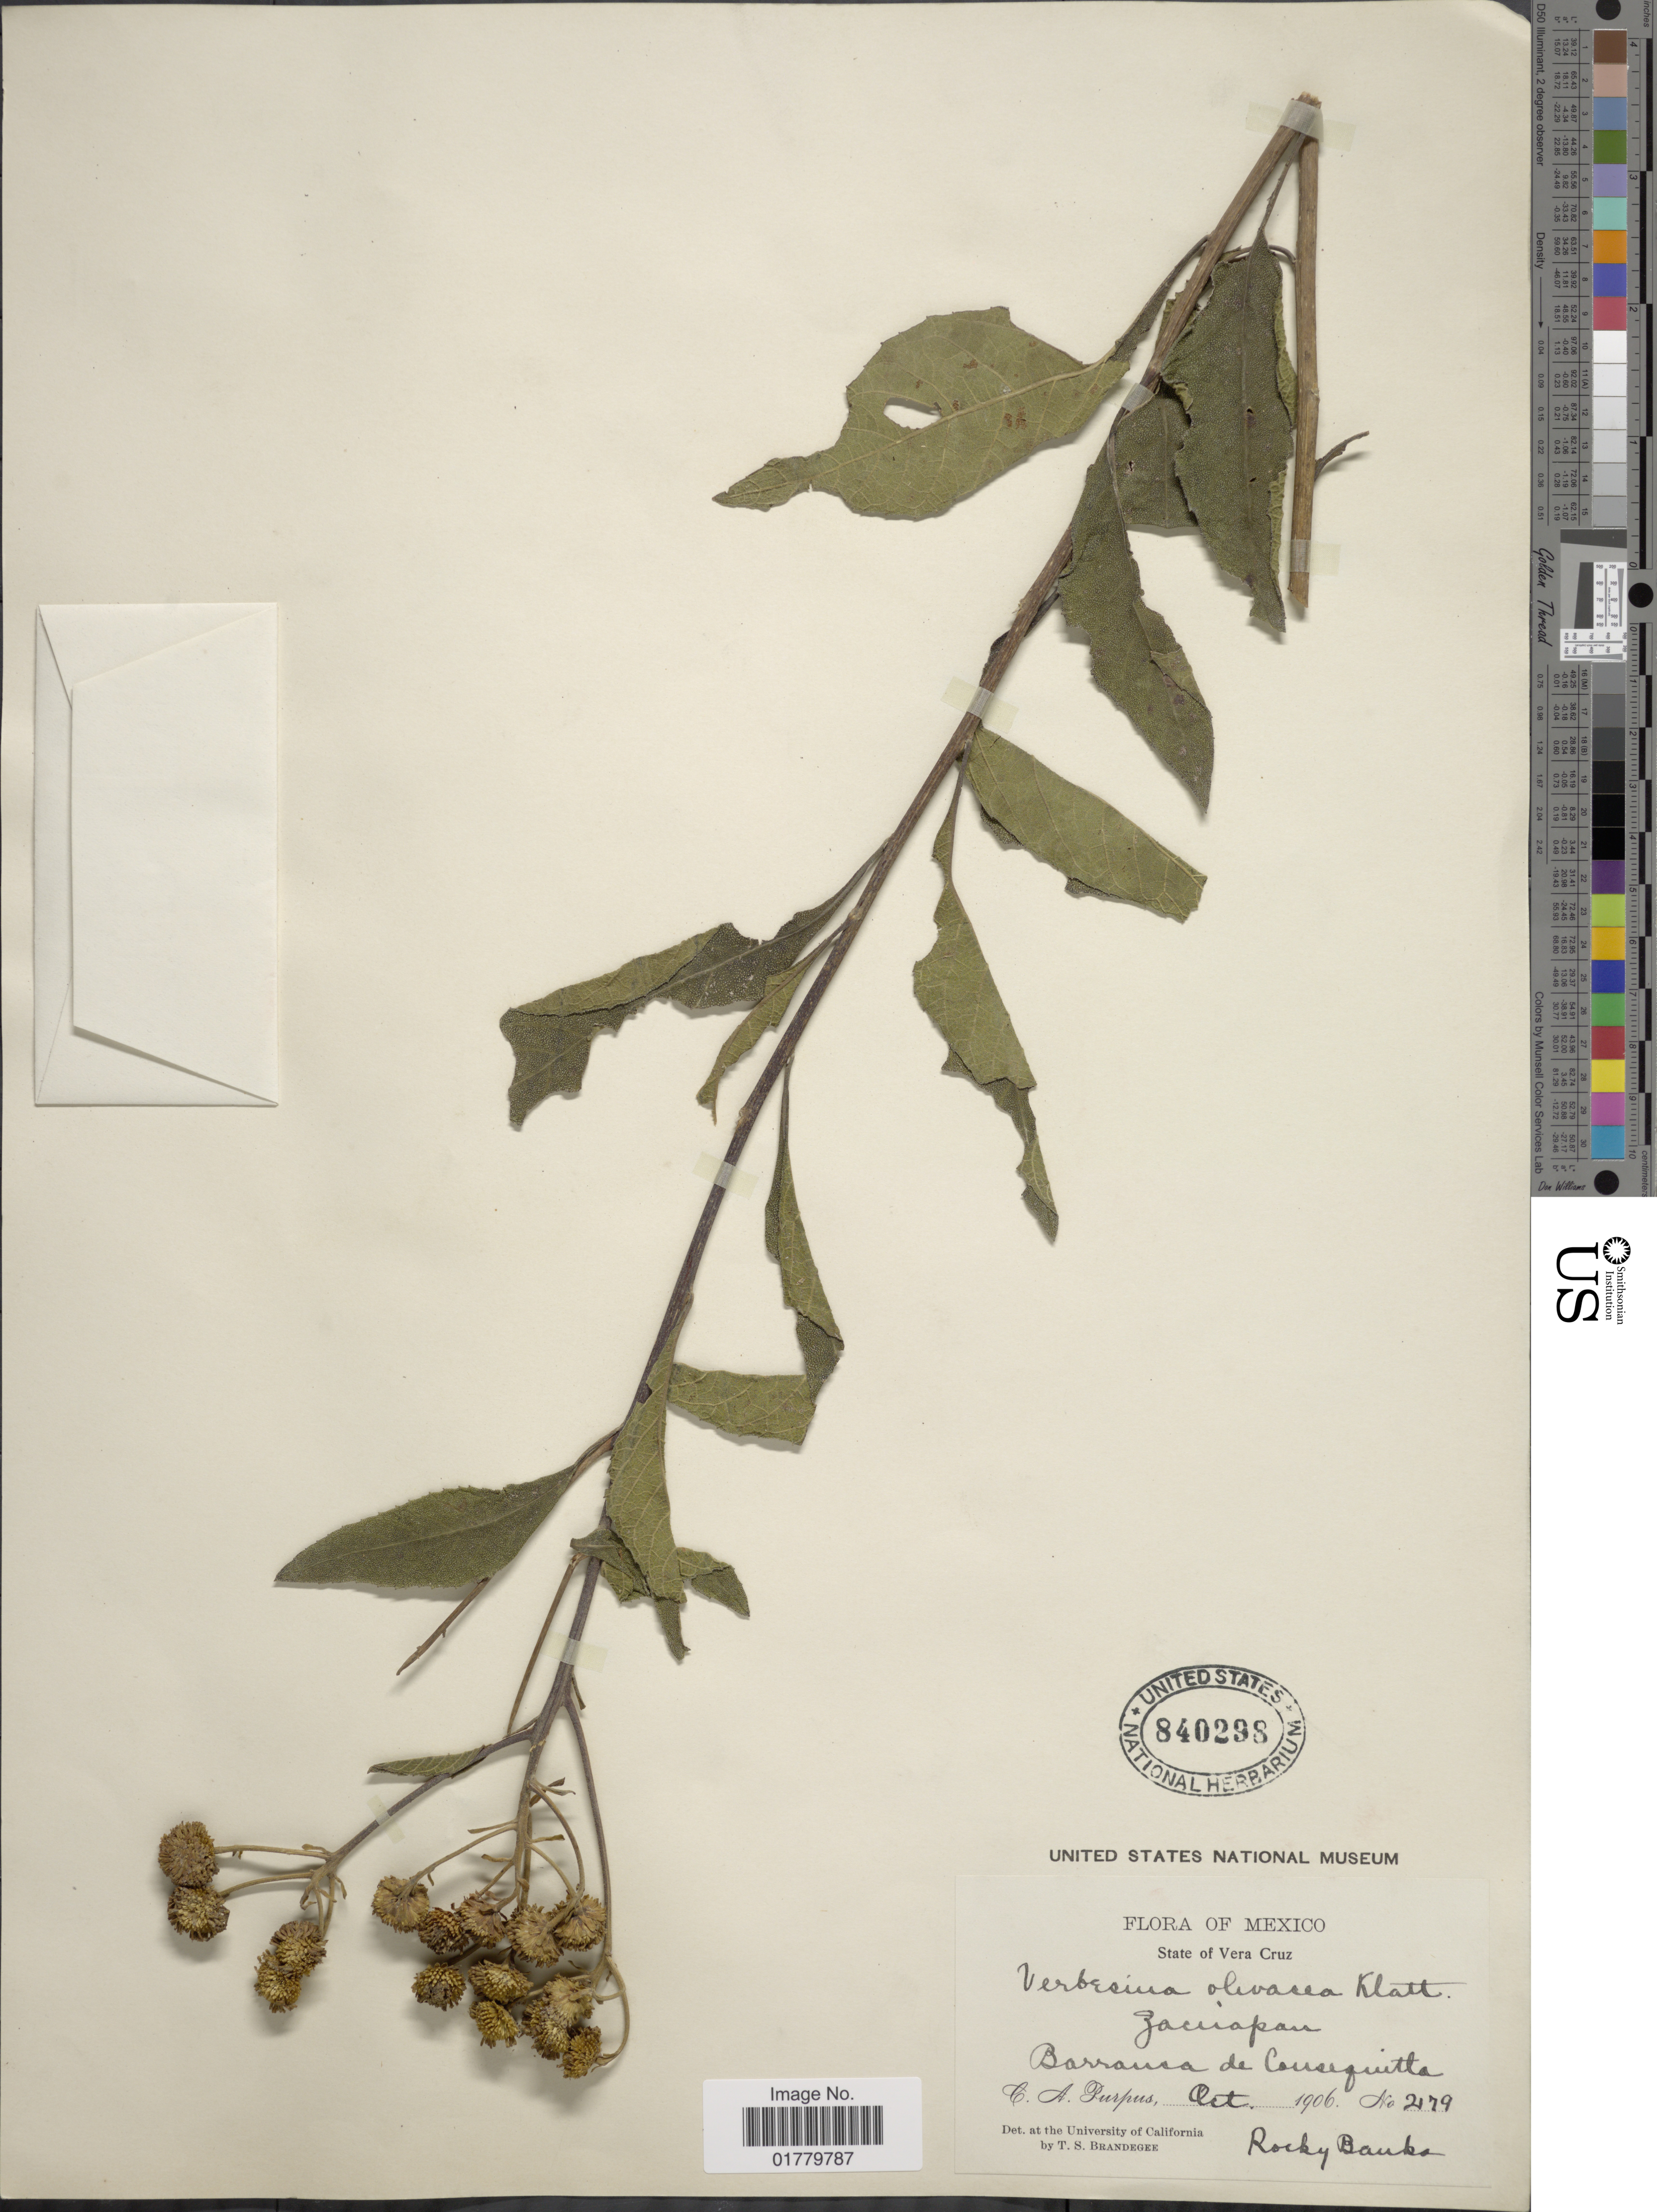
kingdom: Plantae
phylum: Tracheophyta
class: Magnoliopsida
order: Asterales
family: Asteraceae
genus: Verbesina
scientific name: Verbesina lindenii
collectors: C. A. Purpus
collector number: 2179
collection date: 1906-10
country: Mexico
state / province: Veracruz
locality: State of Vera Cruz. Zacuapan. Barranca de Consequitla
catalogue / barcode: US 840298